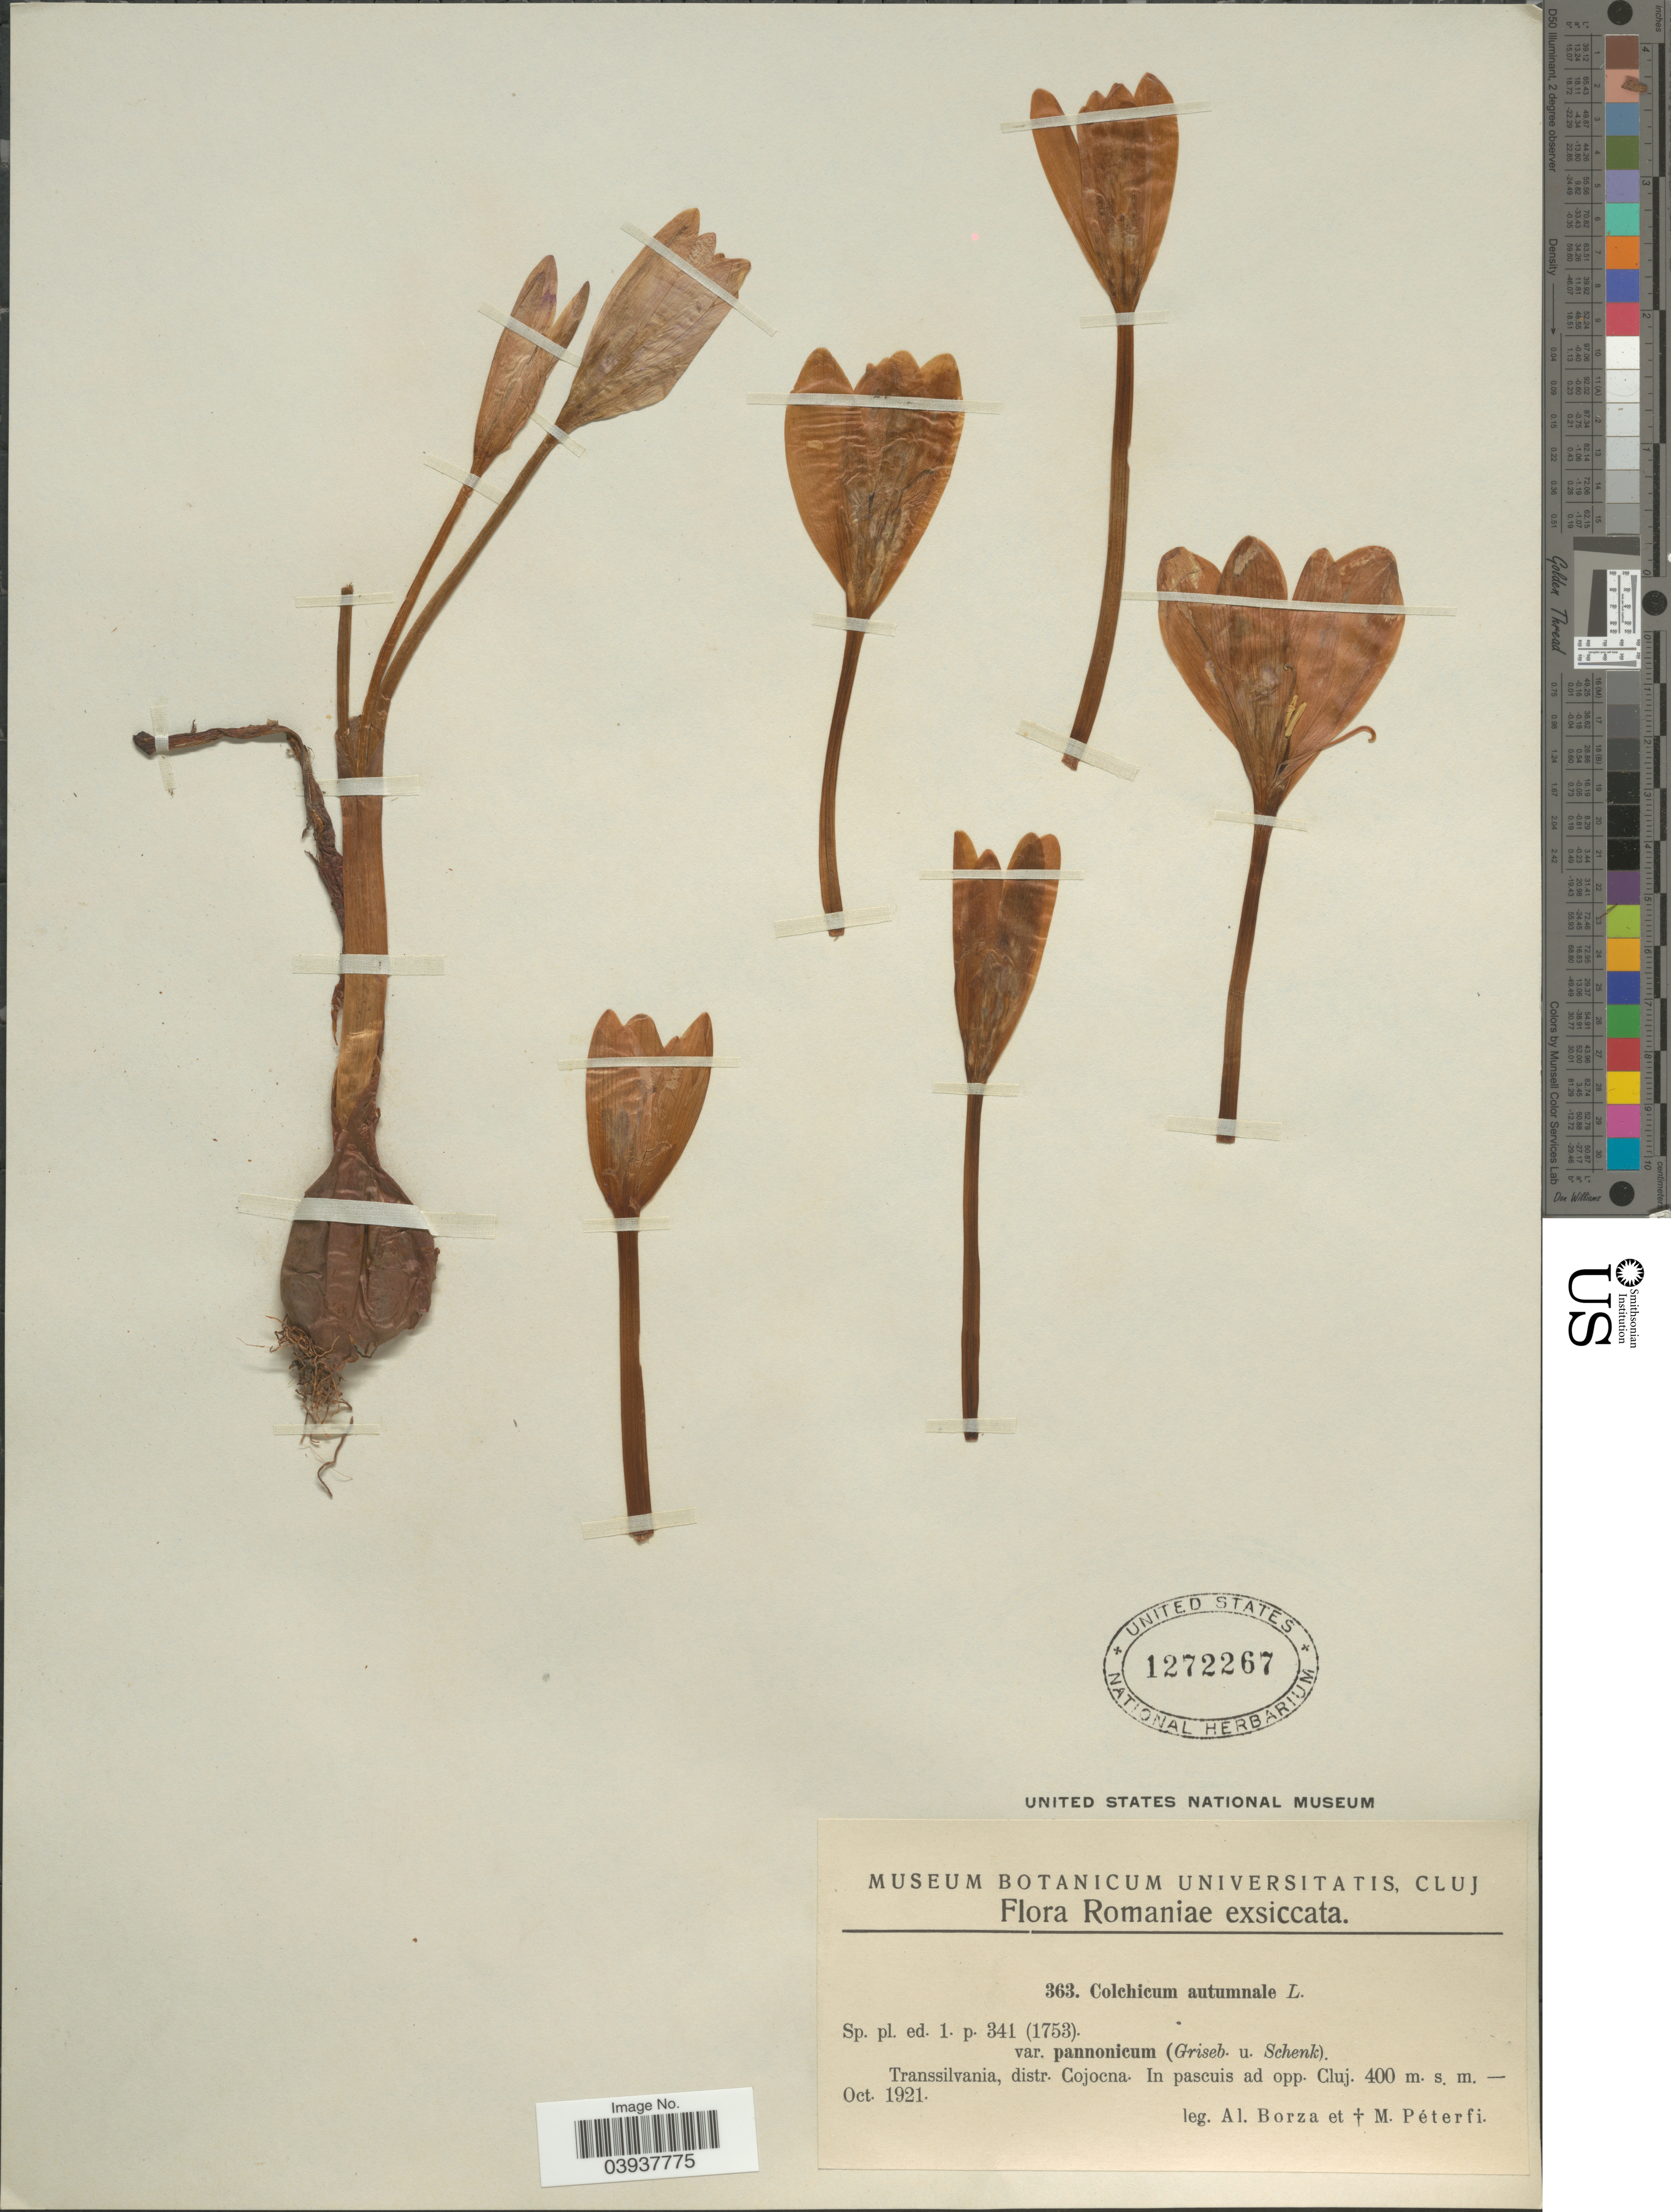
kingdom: Plantae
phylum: Tracheophyta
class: Liliopsida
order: Liliales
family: Colchicaceae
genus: Colchicum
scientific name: Colchicum autumnale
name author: L.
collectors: A. Borza & M. Péterfi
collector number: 363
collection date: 1921-10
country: Romania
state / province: Cluj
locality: Romaniae. Transsilvania, distr. Cojocna. In pascuis ad opp. Cluj.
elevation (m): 400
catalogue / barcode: US 1272267